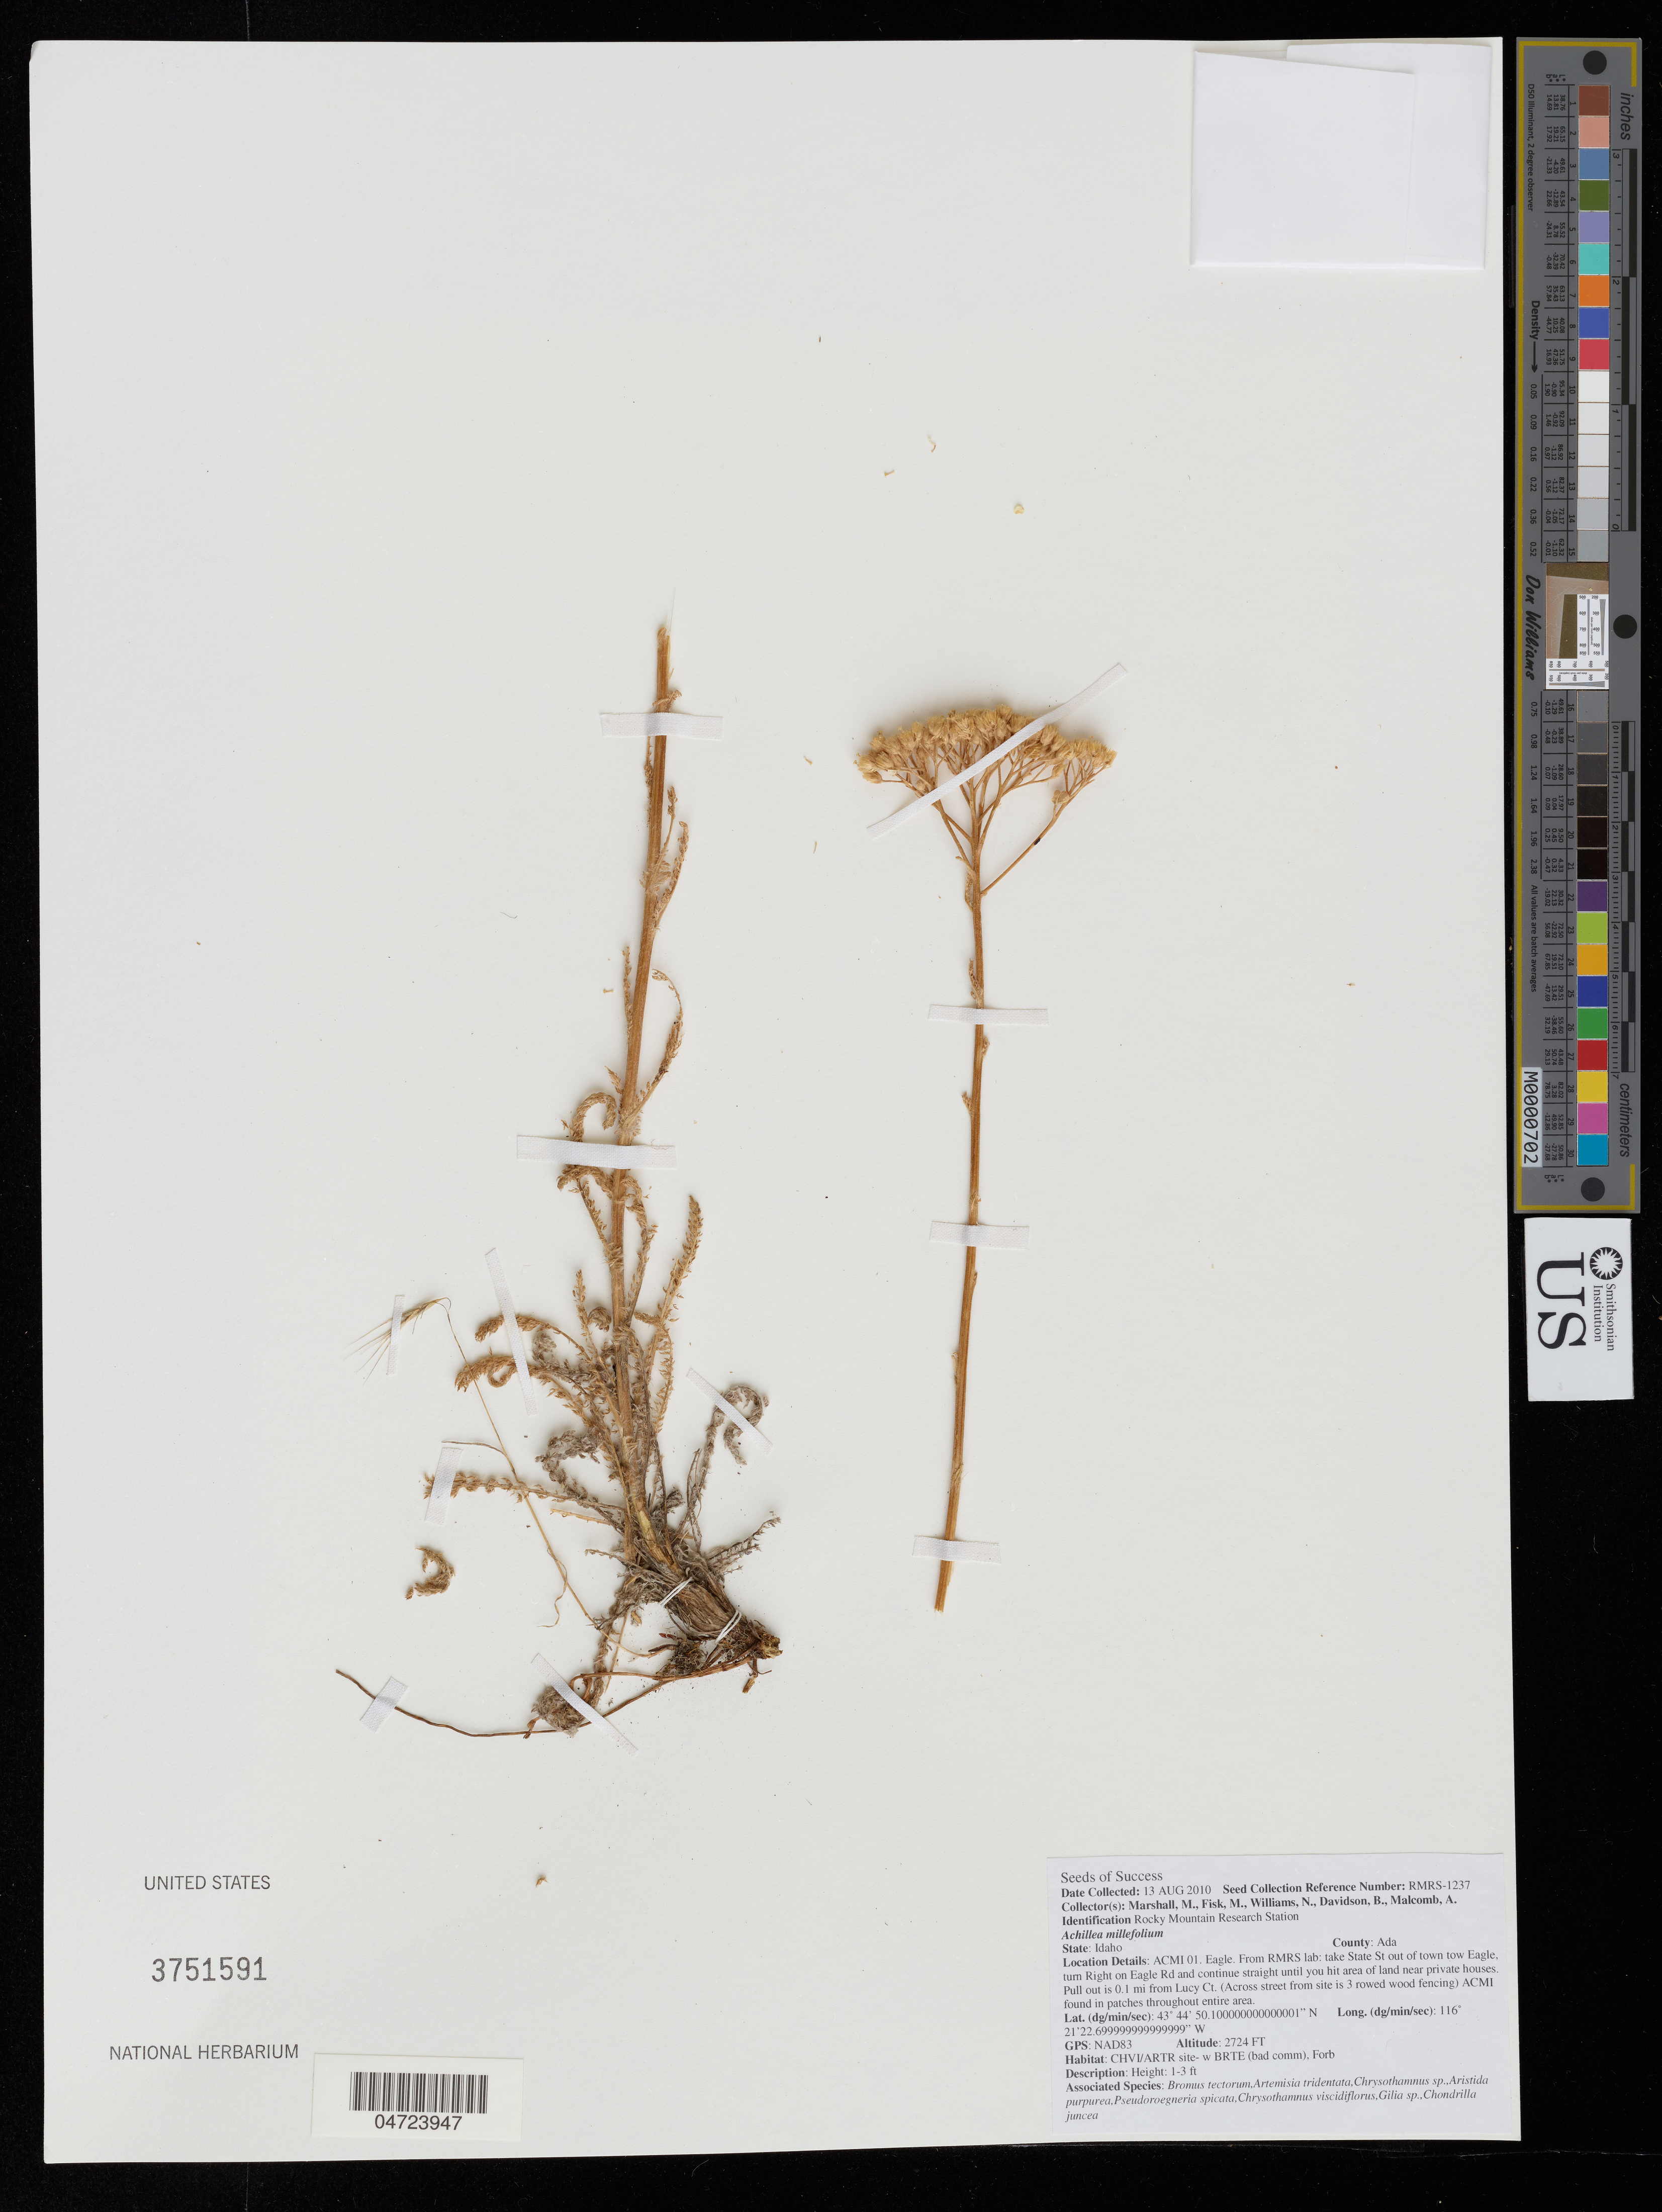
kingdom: Plantae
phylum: Tracheophyta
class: Magnoliopsida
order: Asterales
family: Asteraceae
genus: Achillea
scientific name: Achillea millefolium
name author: L.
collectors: M. Marshall, M. Fisk, N. Williams, B. Davidson & A. Malcomb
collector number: RMRS-1237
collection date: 2010-08-13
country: United States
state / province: Idaho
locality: County: Ada. ACMI 01. Eagle. From RMRS lab: take State St out of town to Eagle, turn Right on Eagle Rd and continue straight until you hit area of land near private houses. Pull out is 0.1 mi from Lucy Ct. (Across street from site is 3 rowed wood fencing) ACMI found in patches throughout entire area.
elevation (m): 830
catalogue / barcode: US 3751591